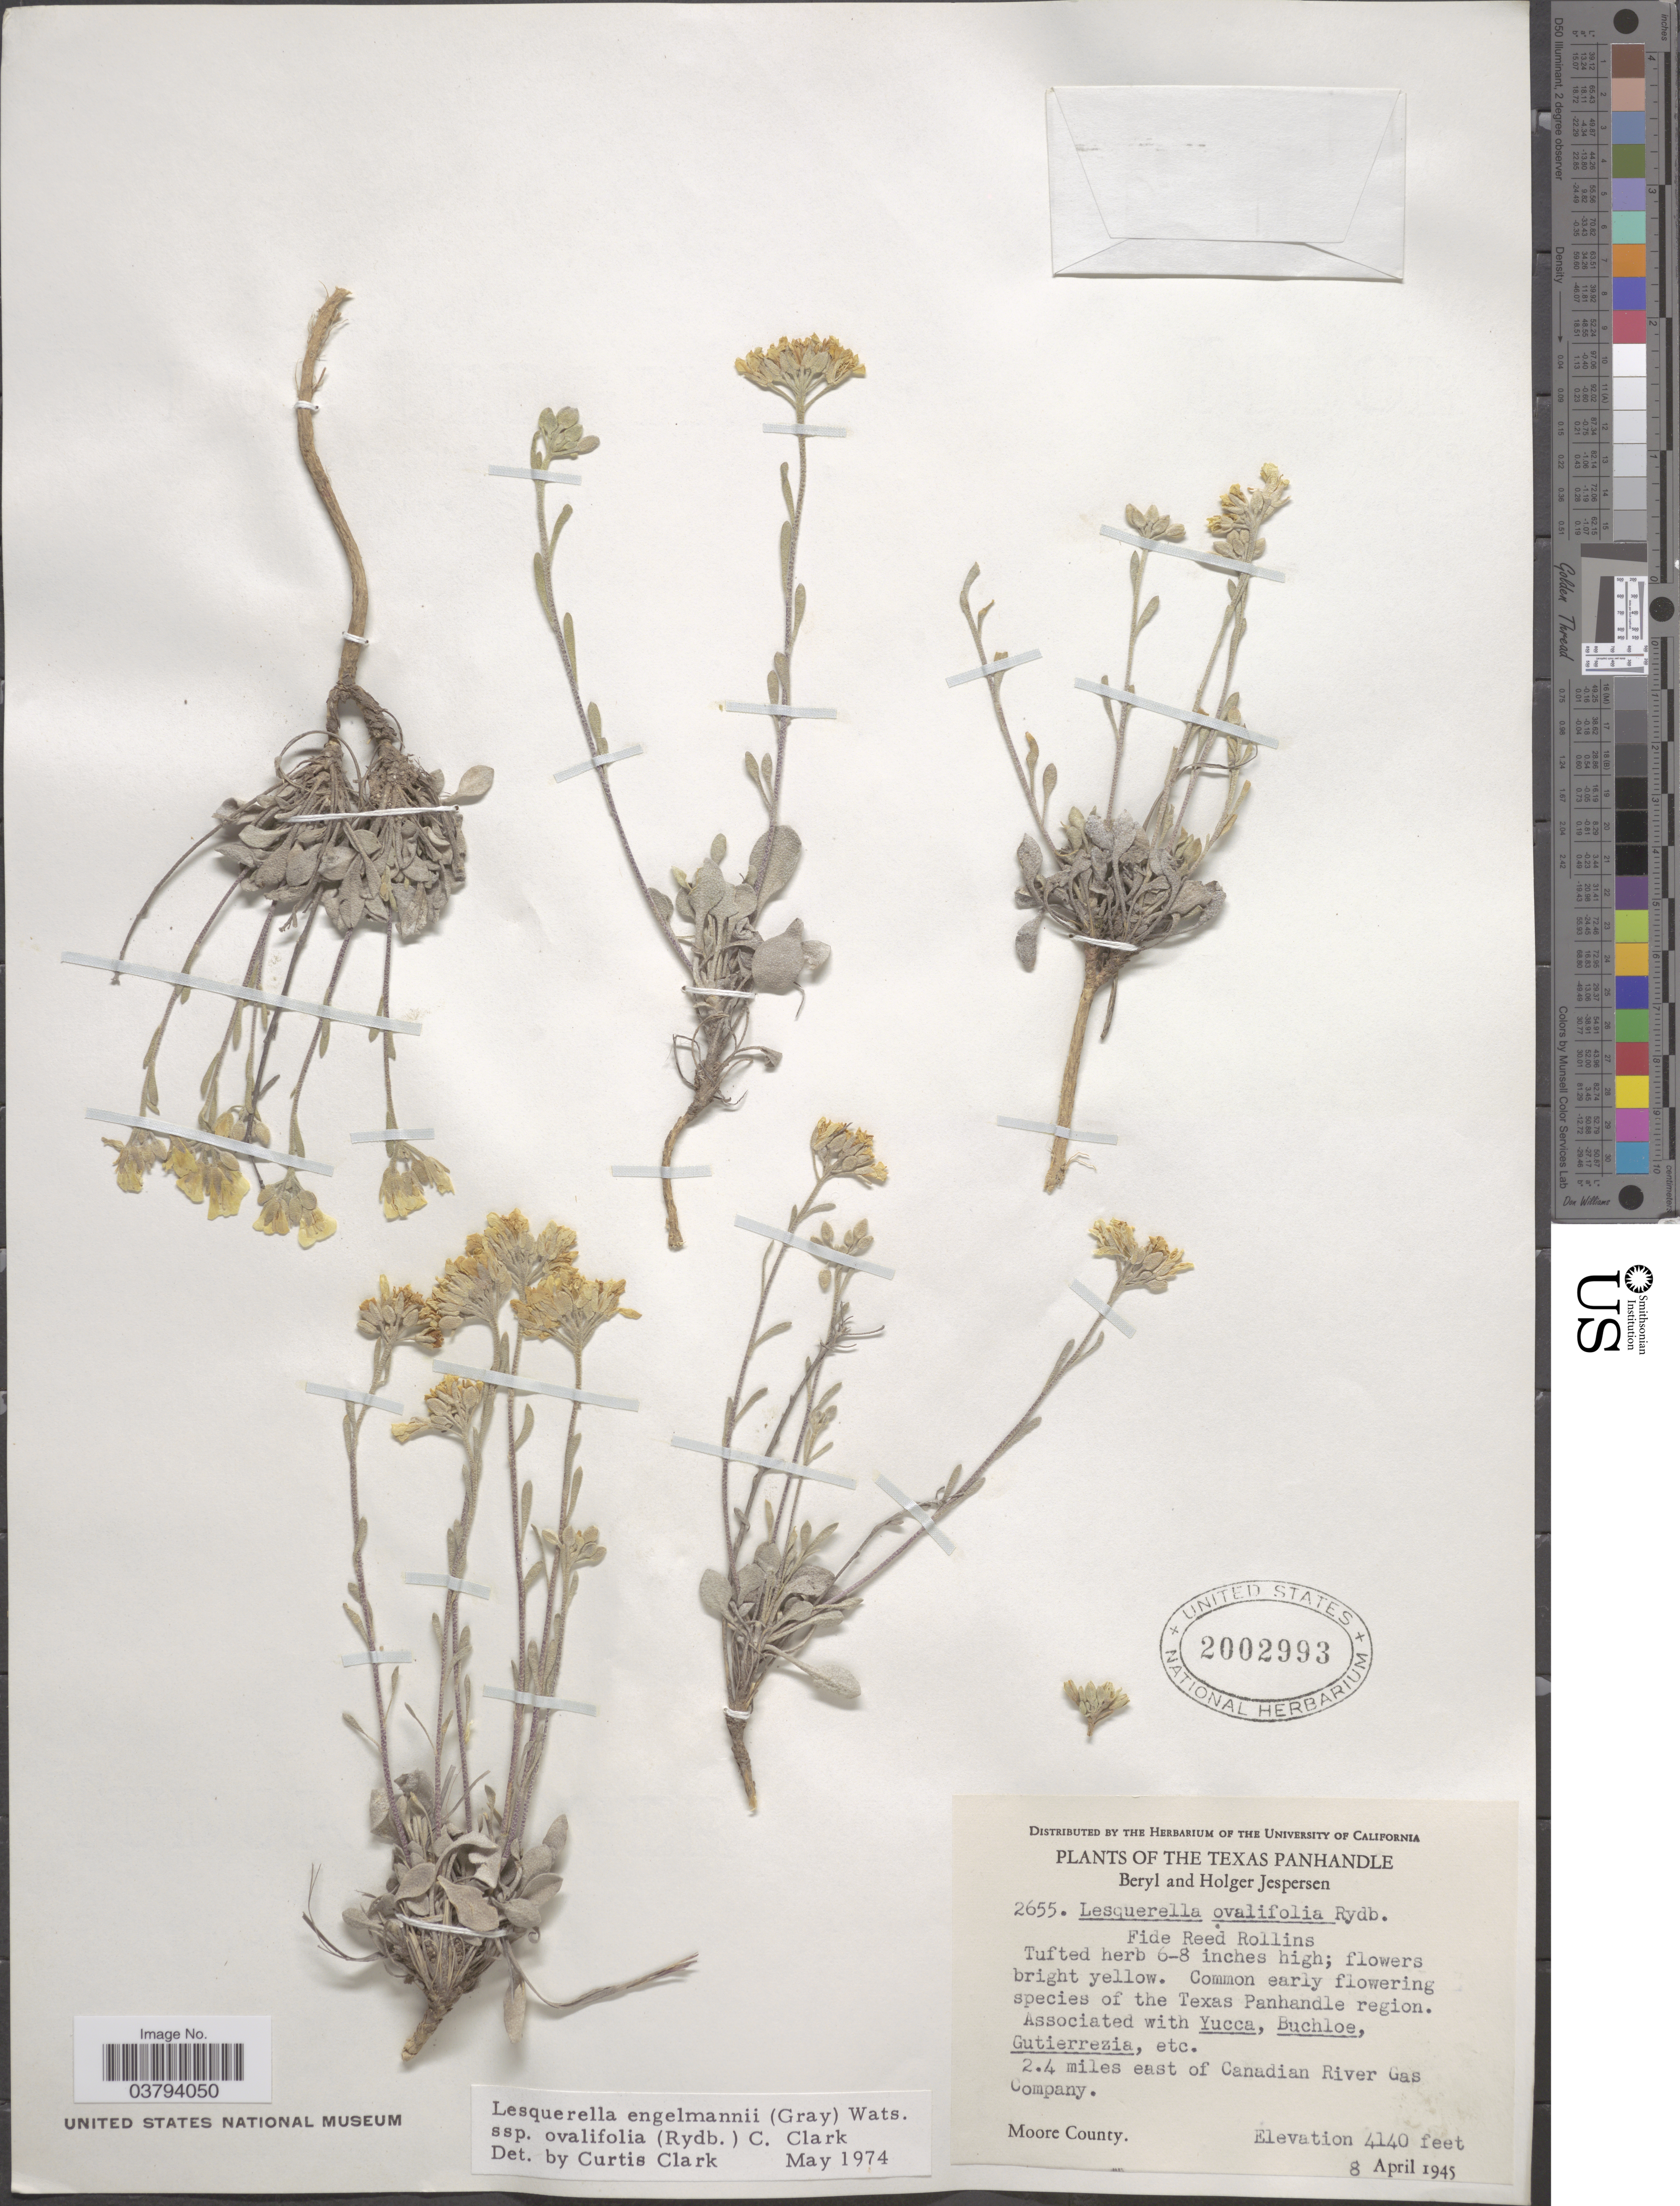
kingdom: Plantae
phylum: Tracheophyta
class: Magnoliopsida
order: Brassicales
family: Brassicaceae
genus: Lesquerella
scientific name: Lesquerella ovalifolia subsp. ovalifolia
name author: Rydb. ex Britton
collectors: B. Jespersen & H. Jespersen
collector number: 2655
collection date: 1945-04-08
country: United States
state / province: Texas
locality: The Texas Panhandle. 2.4 miles east of Canadian River Gas Company. Moore County.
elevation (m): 1262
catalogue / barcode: US 2002993